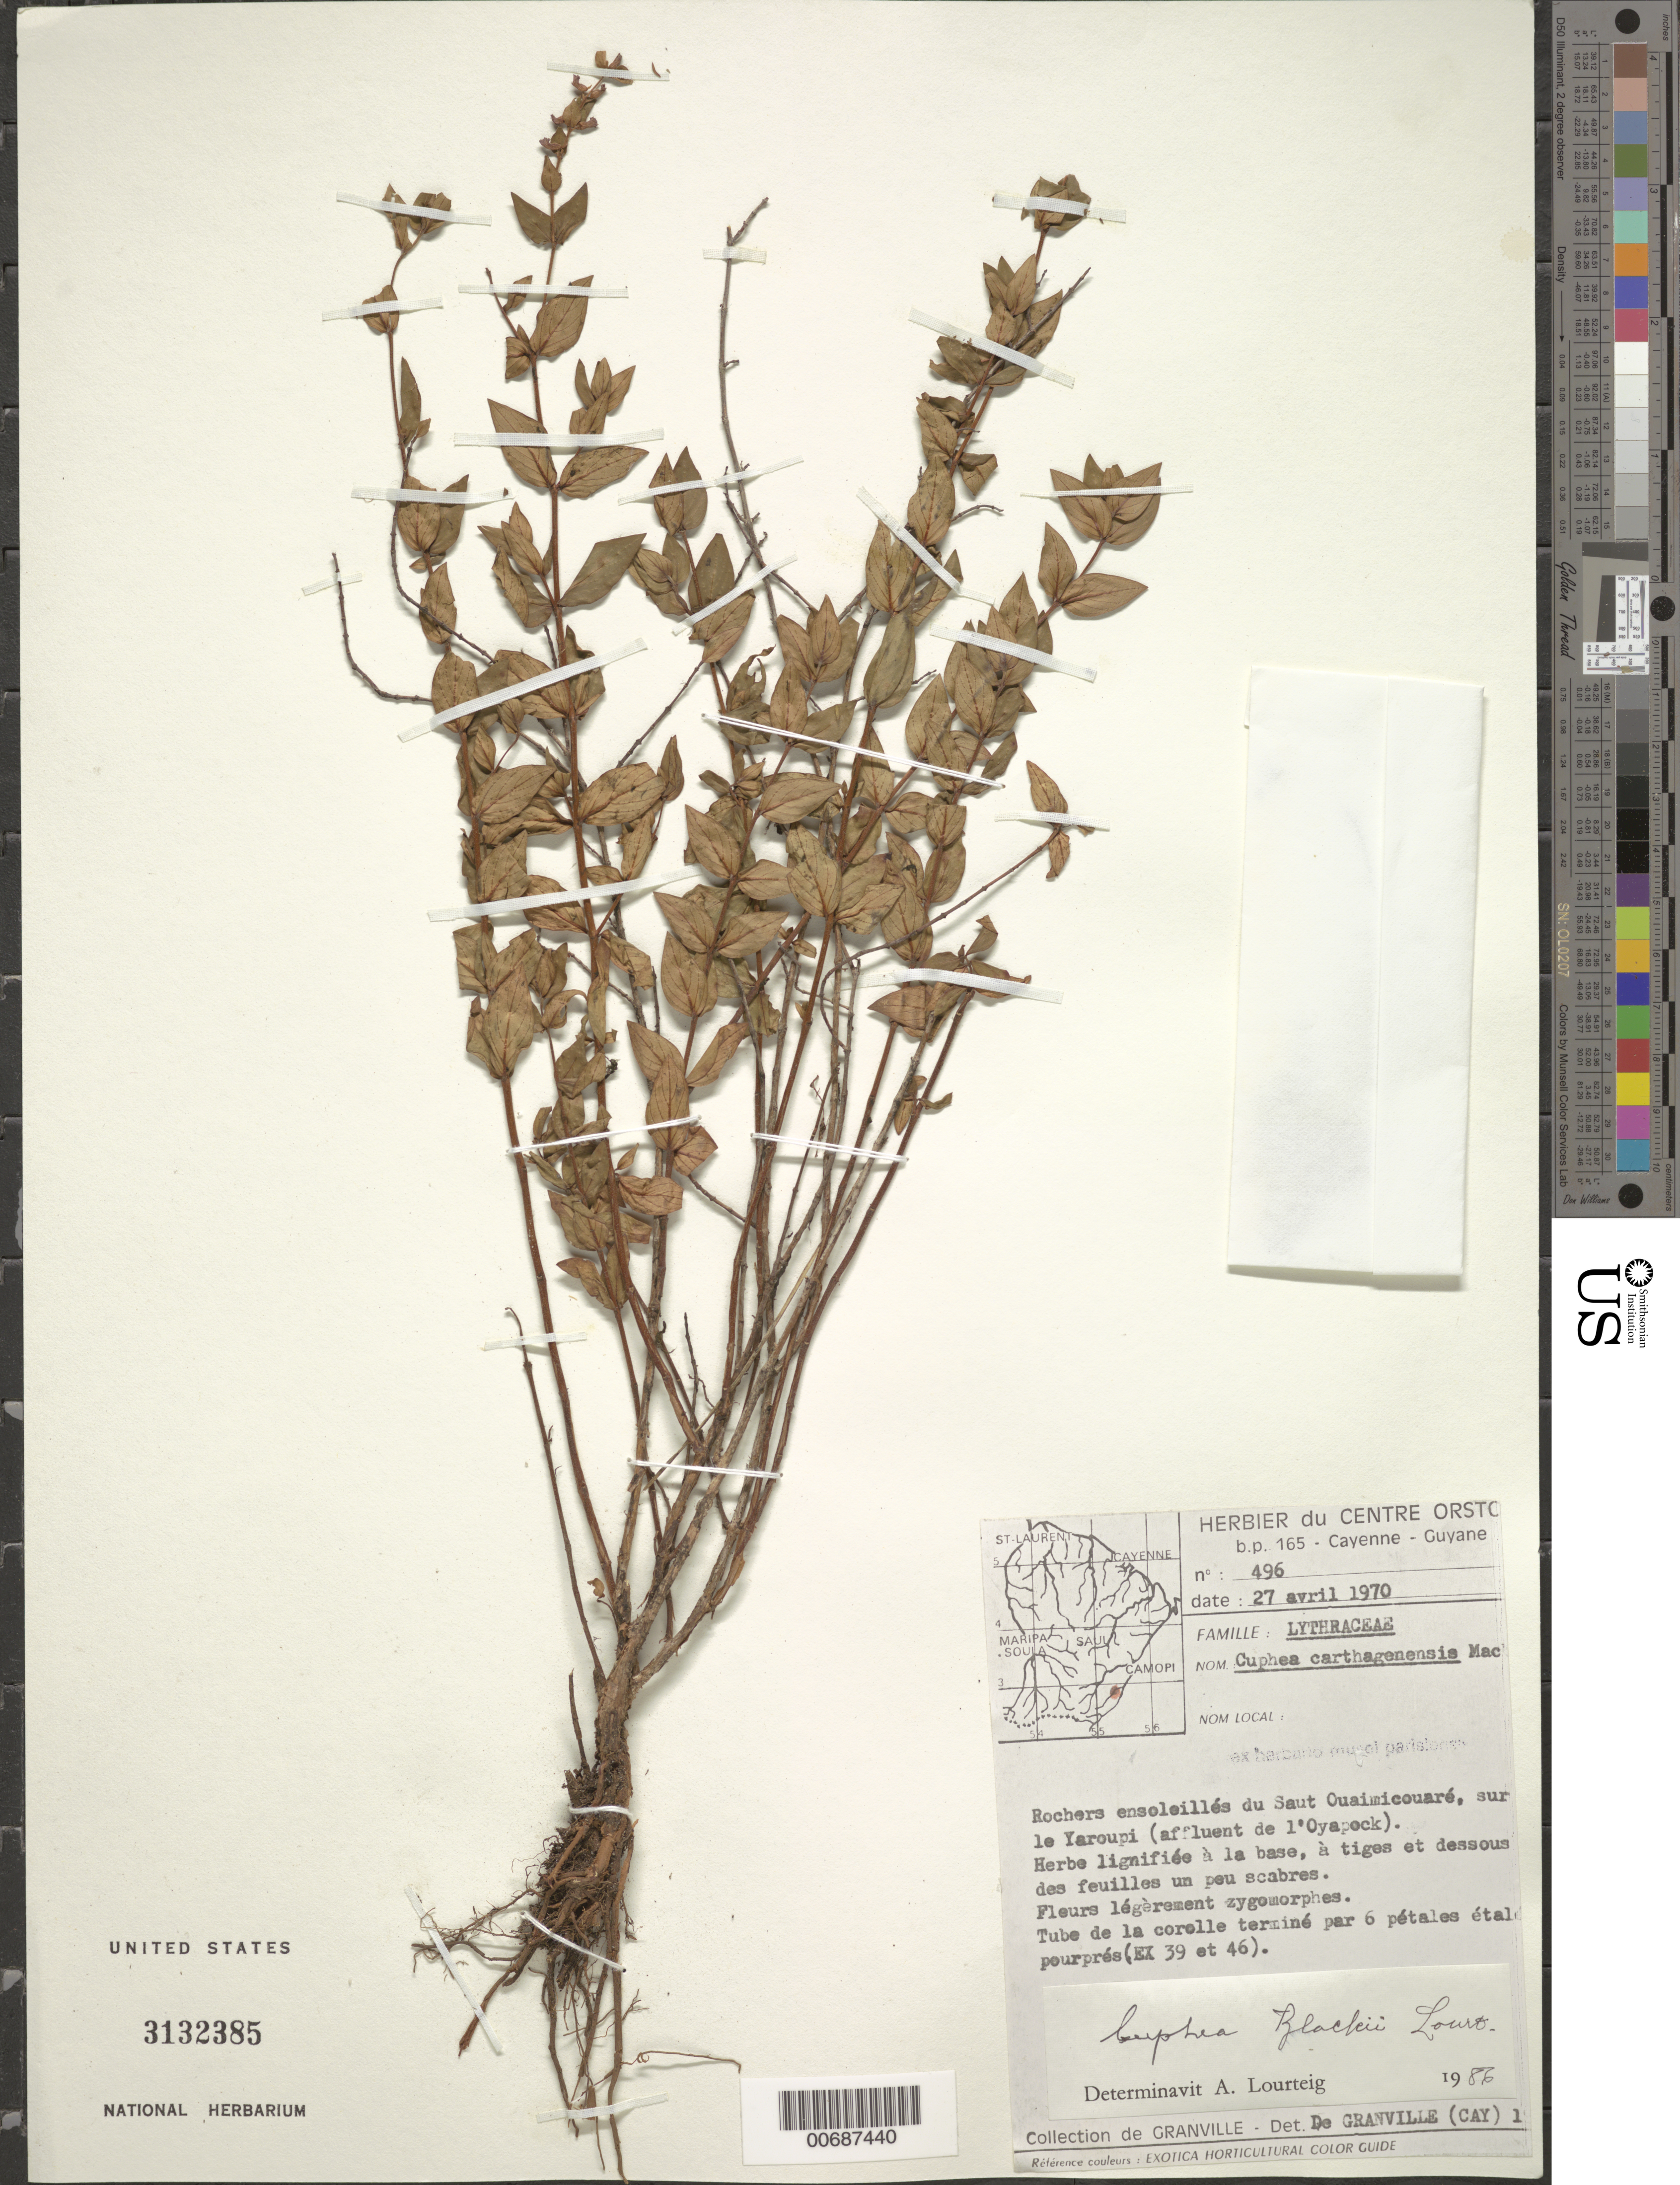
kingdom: Plantae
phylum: Tracheophyta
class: Magnoliopsida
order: Myrtales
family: Lythraceae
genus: Cuphea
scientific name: Cuphea blackii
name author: Lourteig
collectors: J.-J. de Granville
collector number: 496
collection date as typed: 27-Apr-70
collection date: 1970-04-27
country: French Guiana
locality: Fleuve Yaroupi (affl. de l'Oyapock), Saut Ouaimicouaré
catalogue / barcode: US 3132385